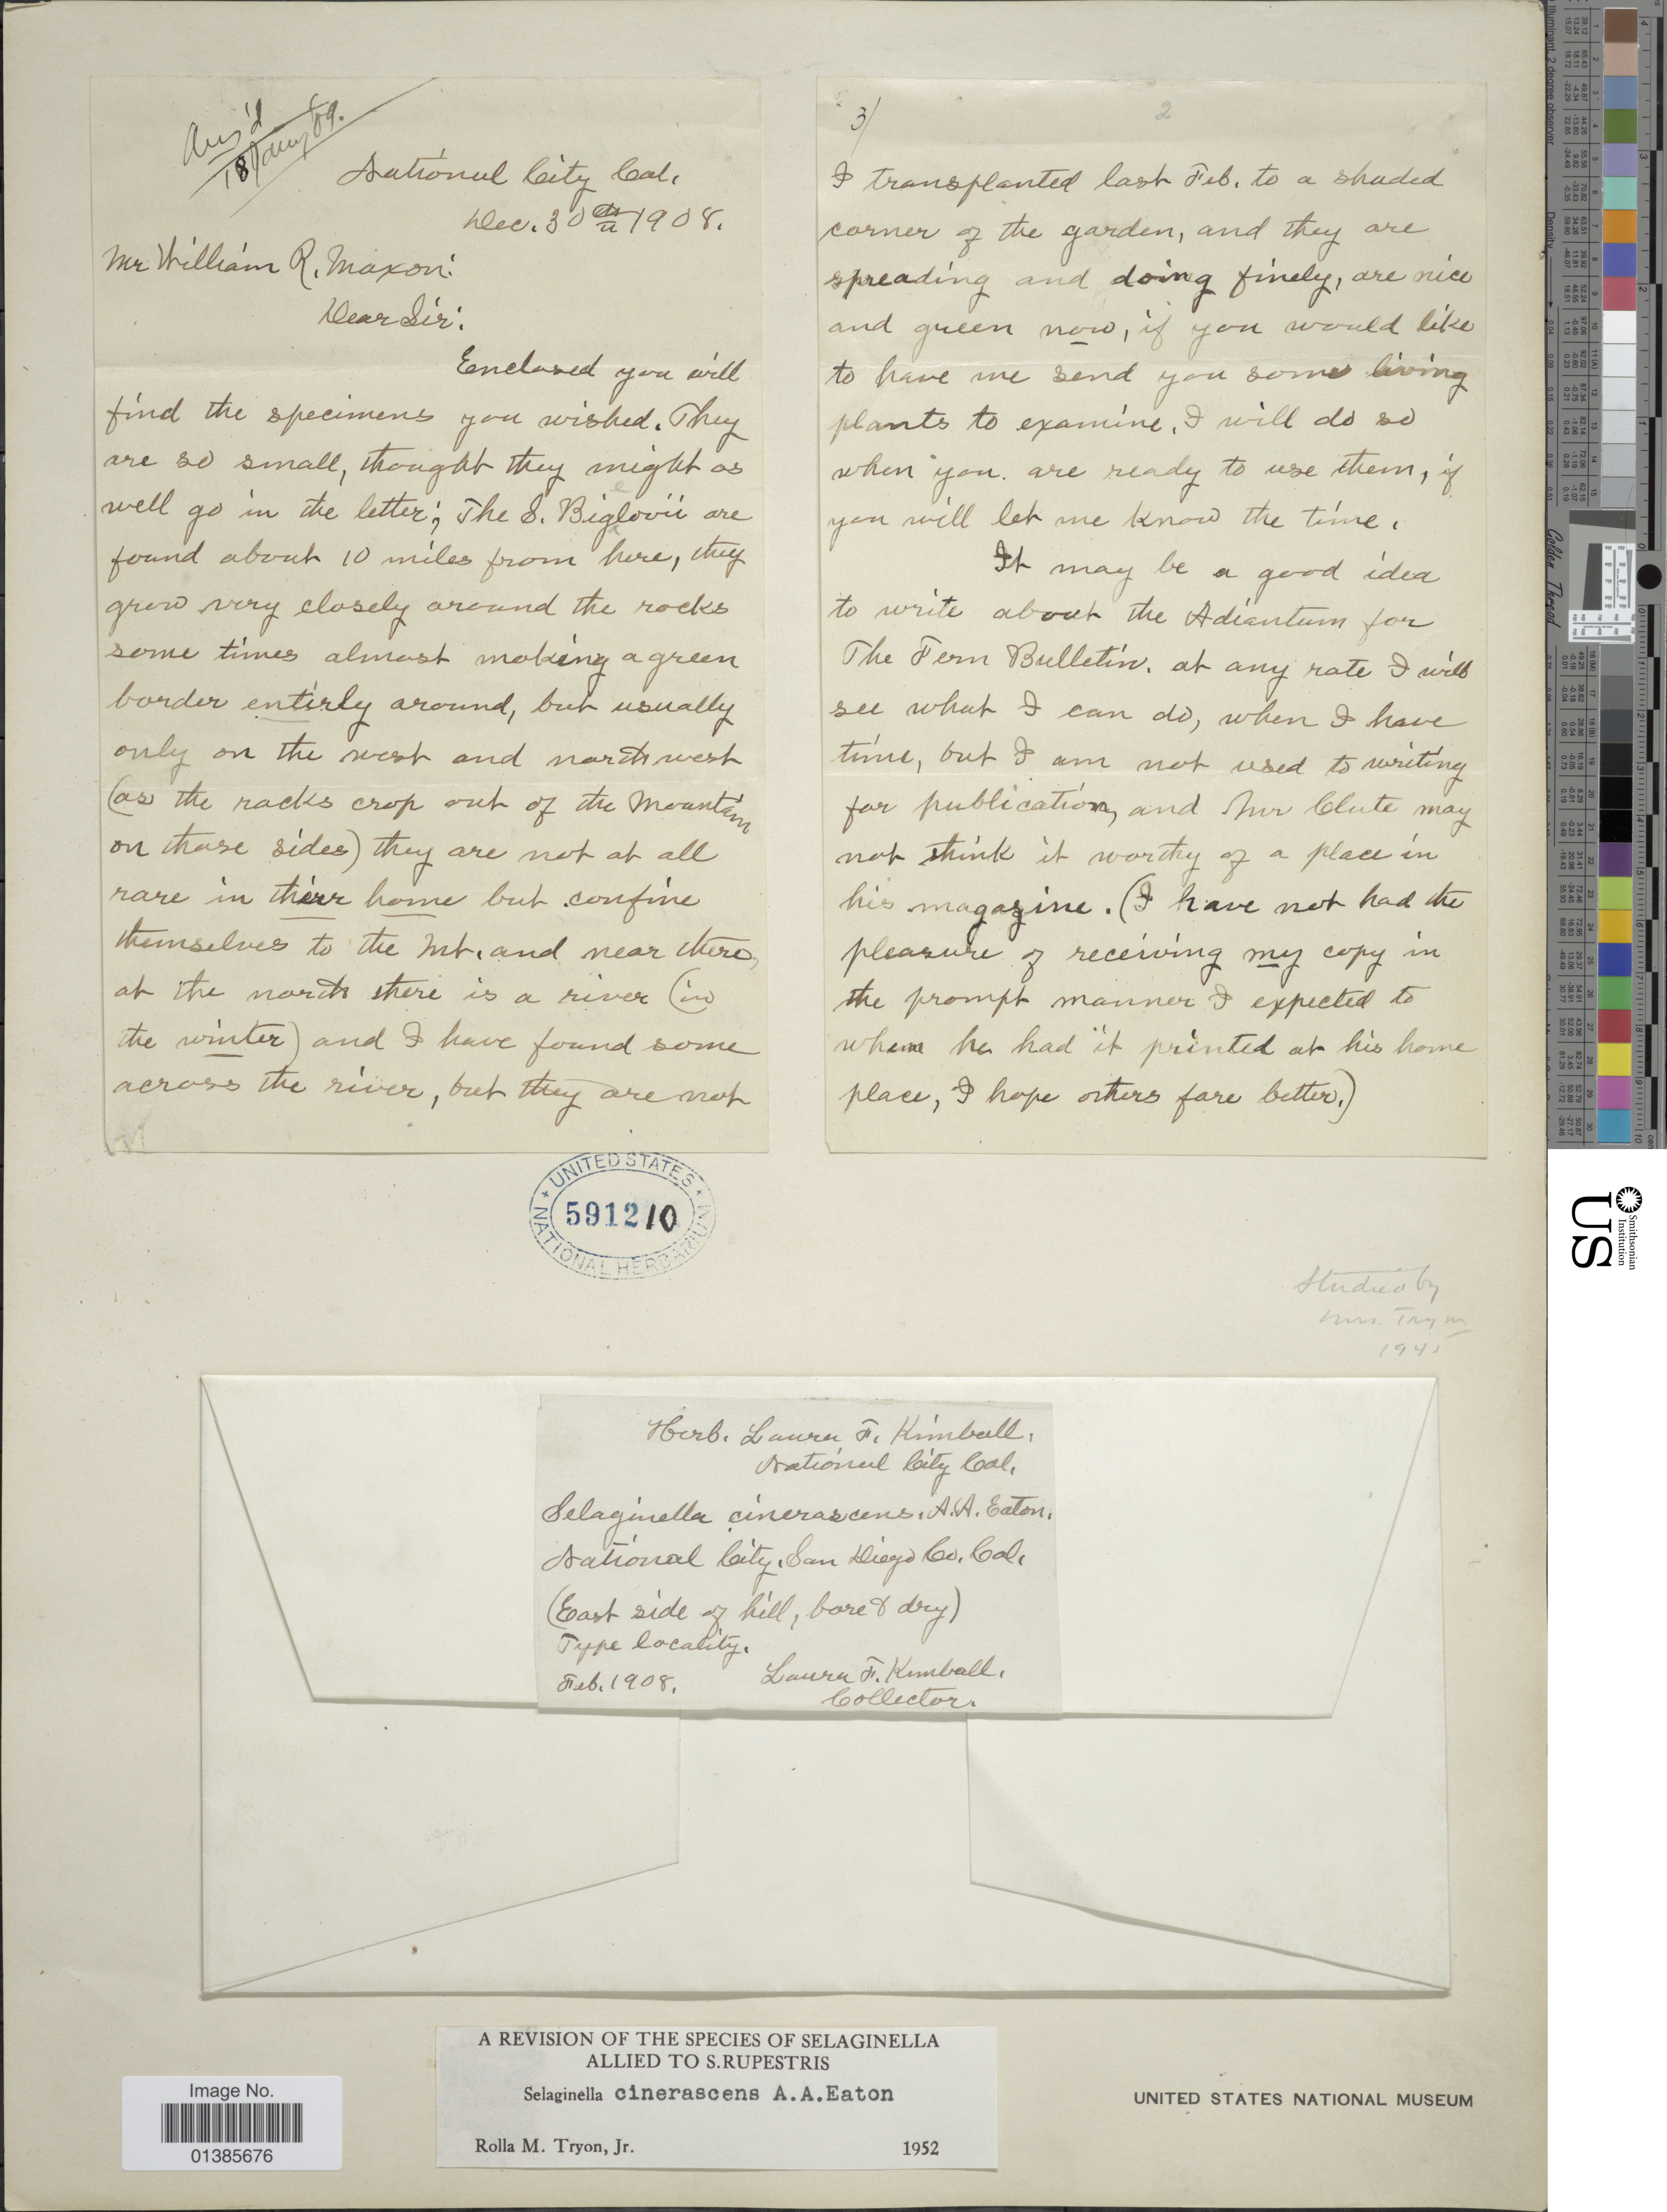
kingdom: Plantae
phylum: Tracheophyta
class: Lycopodiopsida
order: Selaginellales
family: Selaginellaceae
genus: Selaginella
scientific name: Selaginella cinerascens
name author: A.A. Eaton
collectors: L. Kemball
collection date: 1908-02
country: United States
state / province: California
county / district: San Diego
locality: National City, San Diego Co. (East side of hill, bare & dry).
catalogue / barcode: US 591210